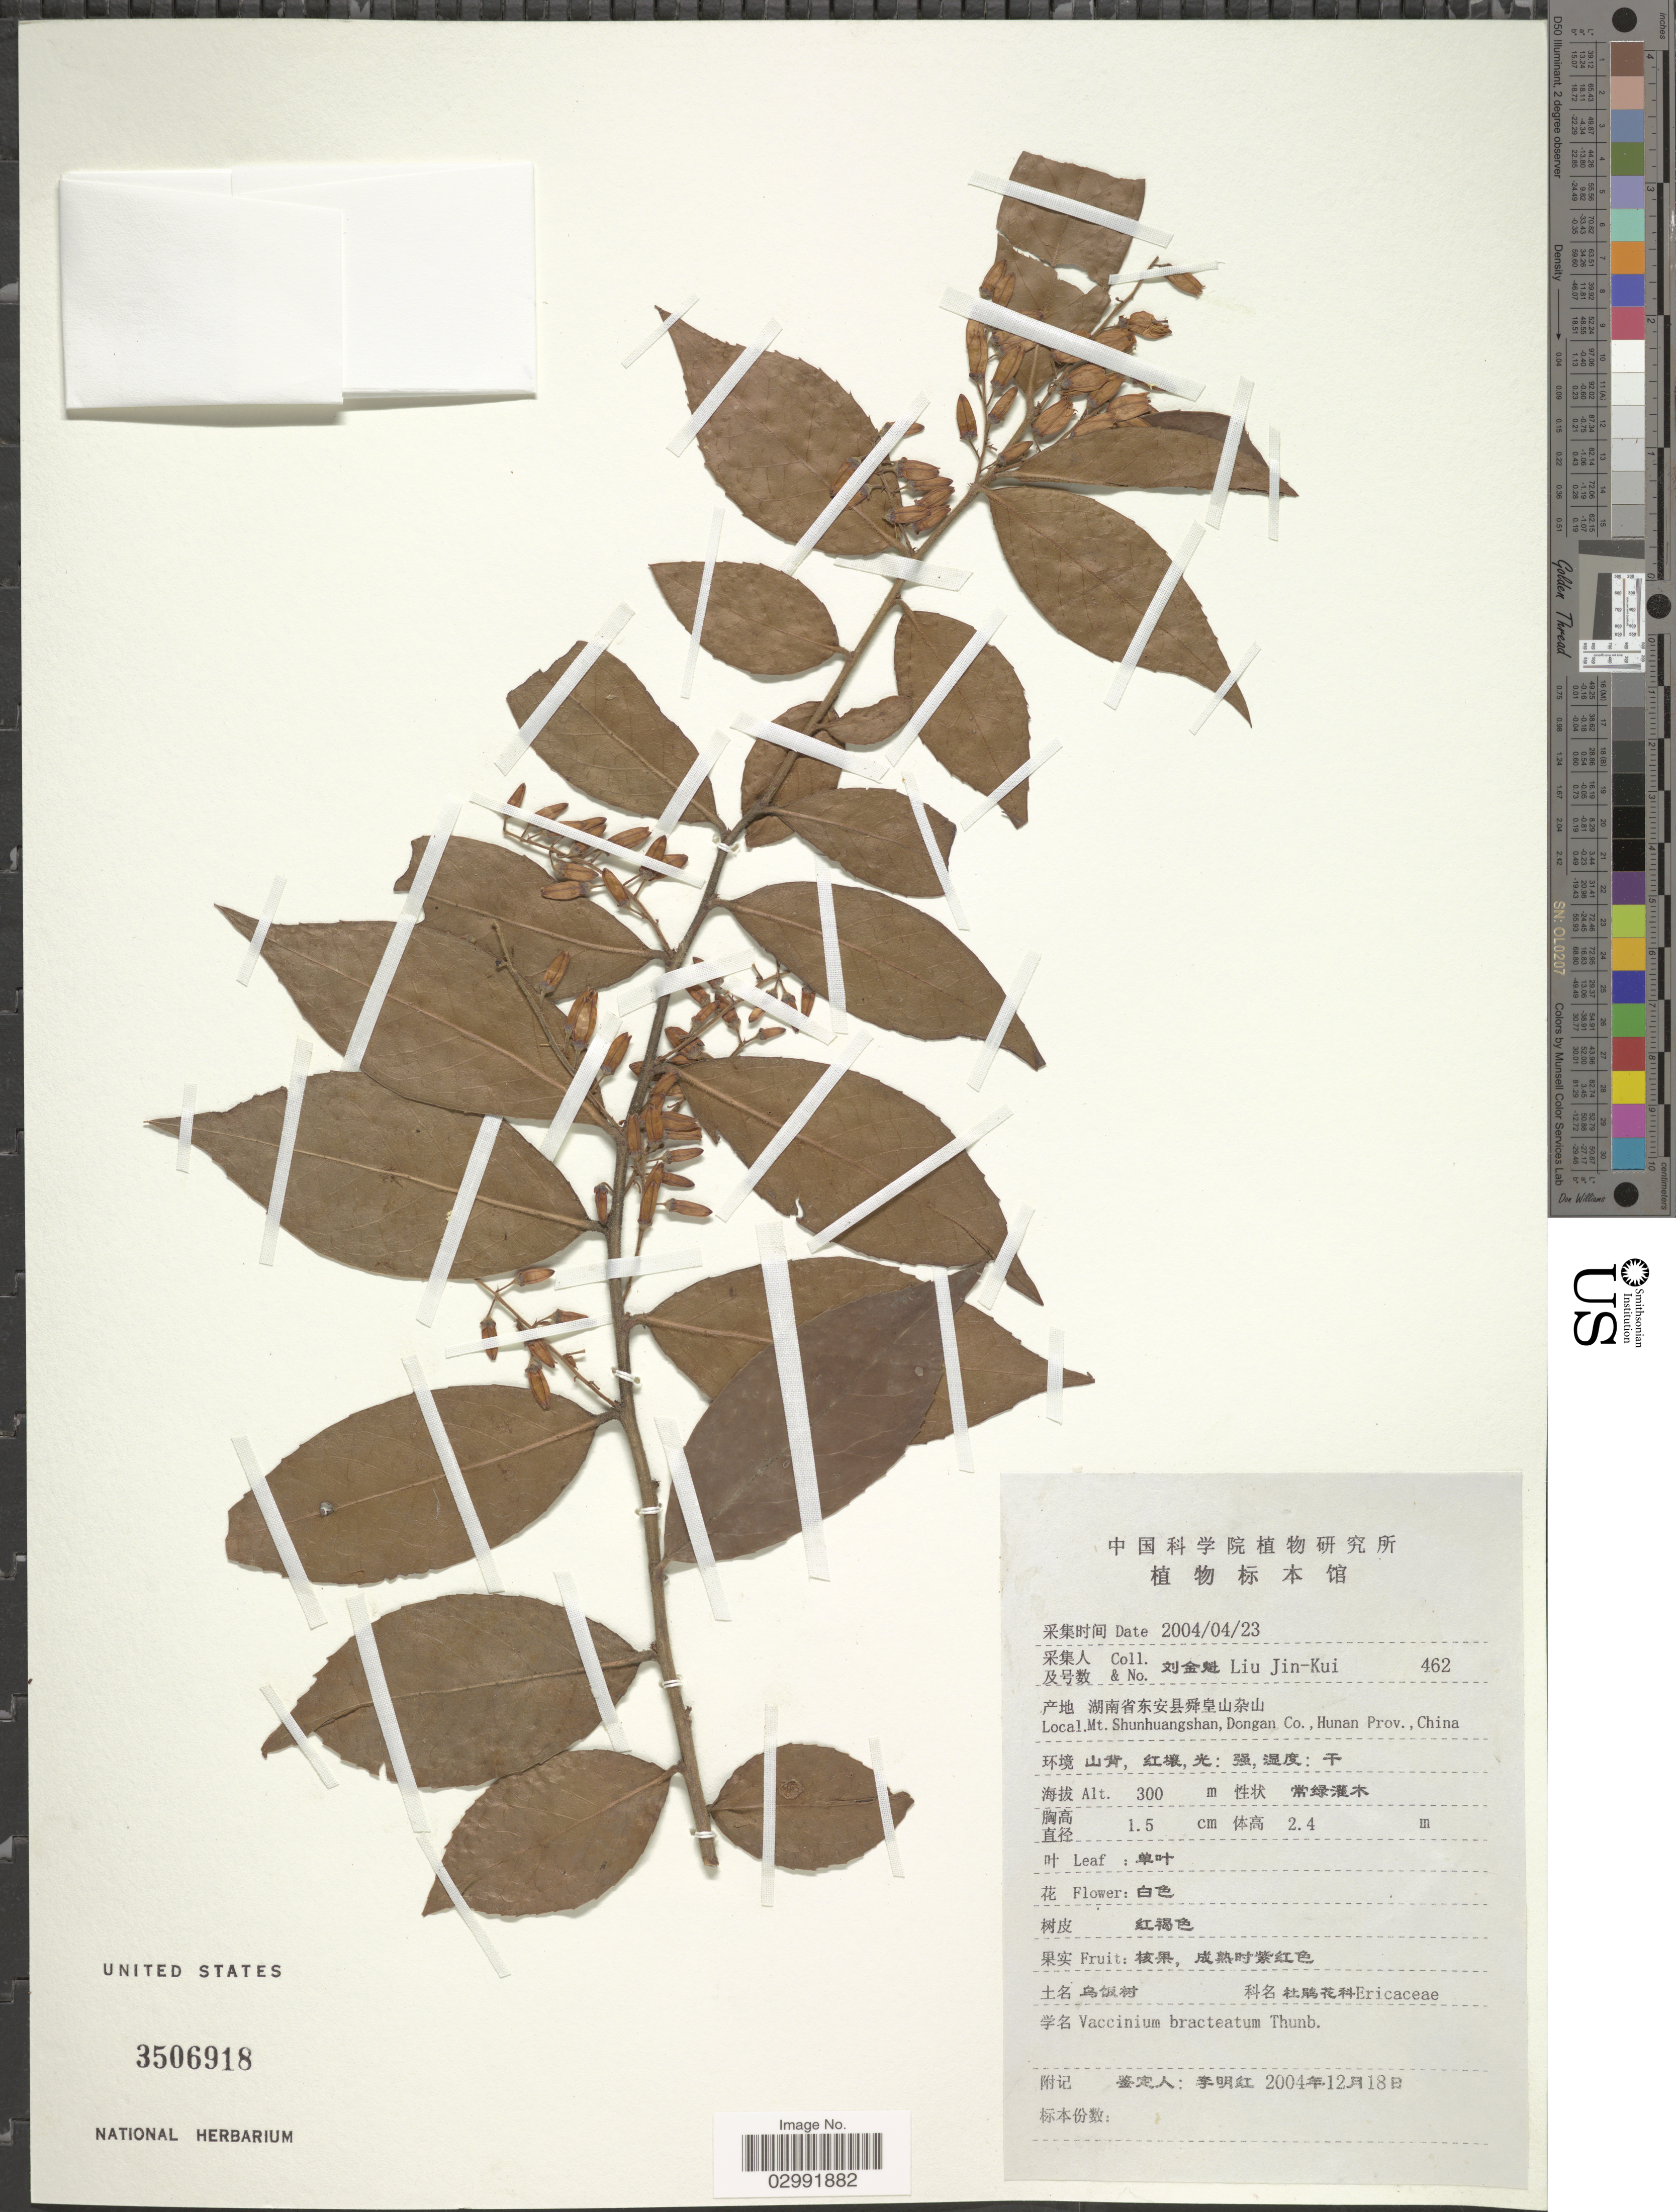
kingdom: Plantae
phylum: Tracheophyta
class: Magnoliopsida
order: Ericales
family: Ericaceae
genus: Vaccinium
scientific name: Vaccinium bracteatum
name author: Thunb.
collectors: Liu Jin-Kui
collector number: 462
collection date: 2004-04-23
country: China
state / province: Hunan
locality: Mt. Shunhuangshan, Dongan Co.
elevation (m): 300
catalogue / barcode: US 3506918